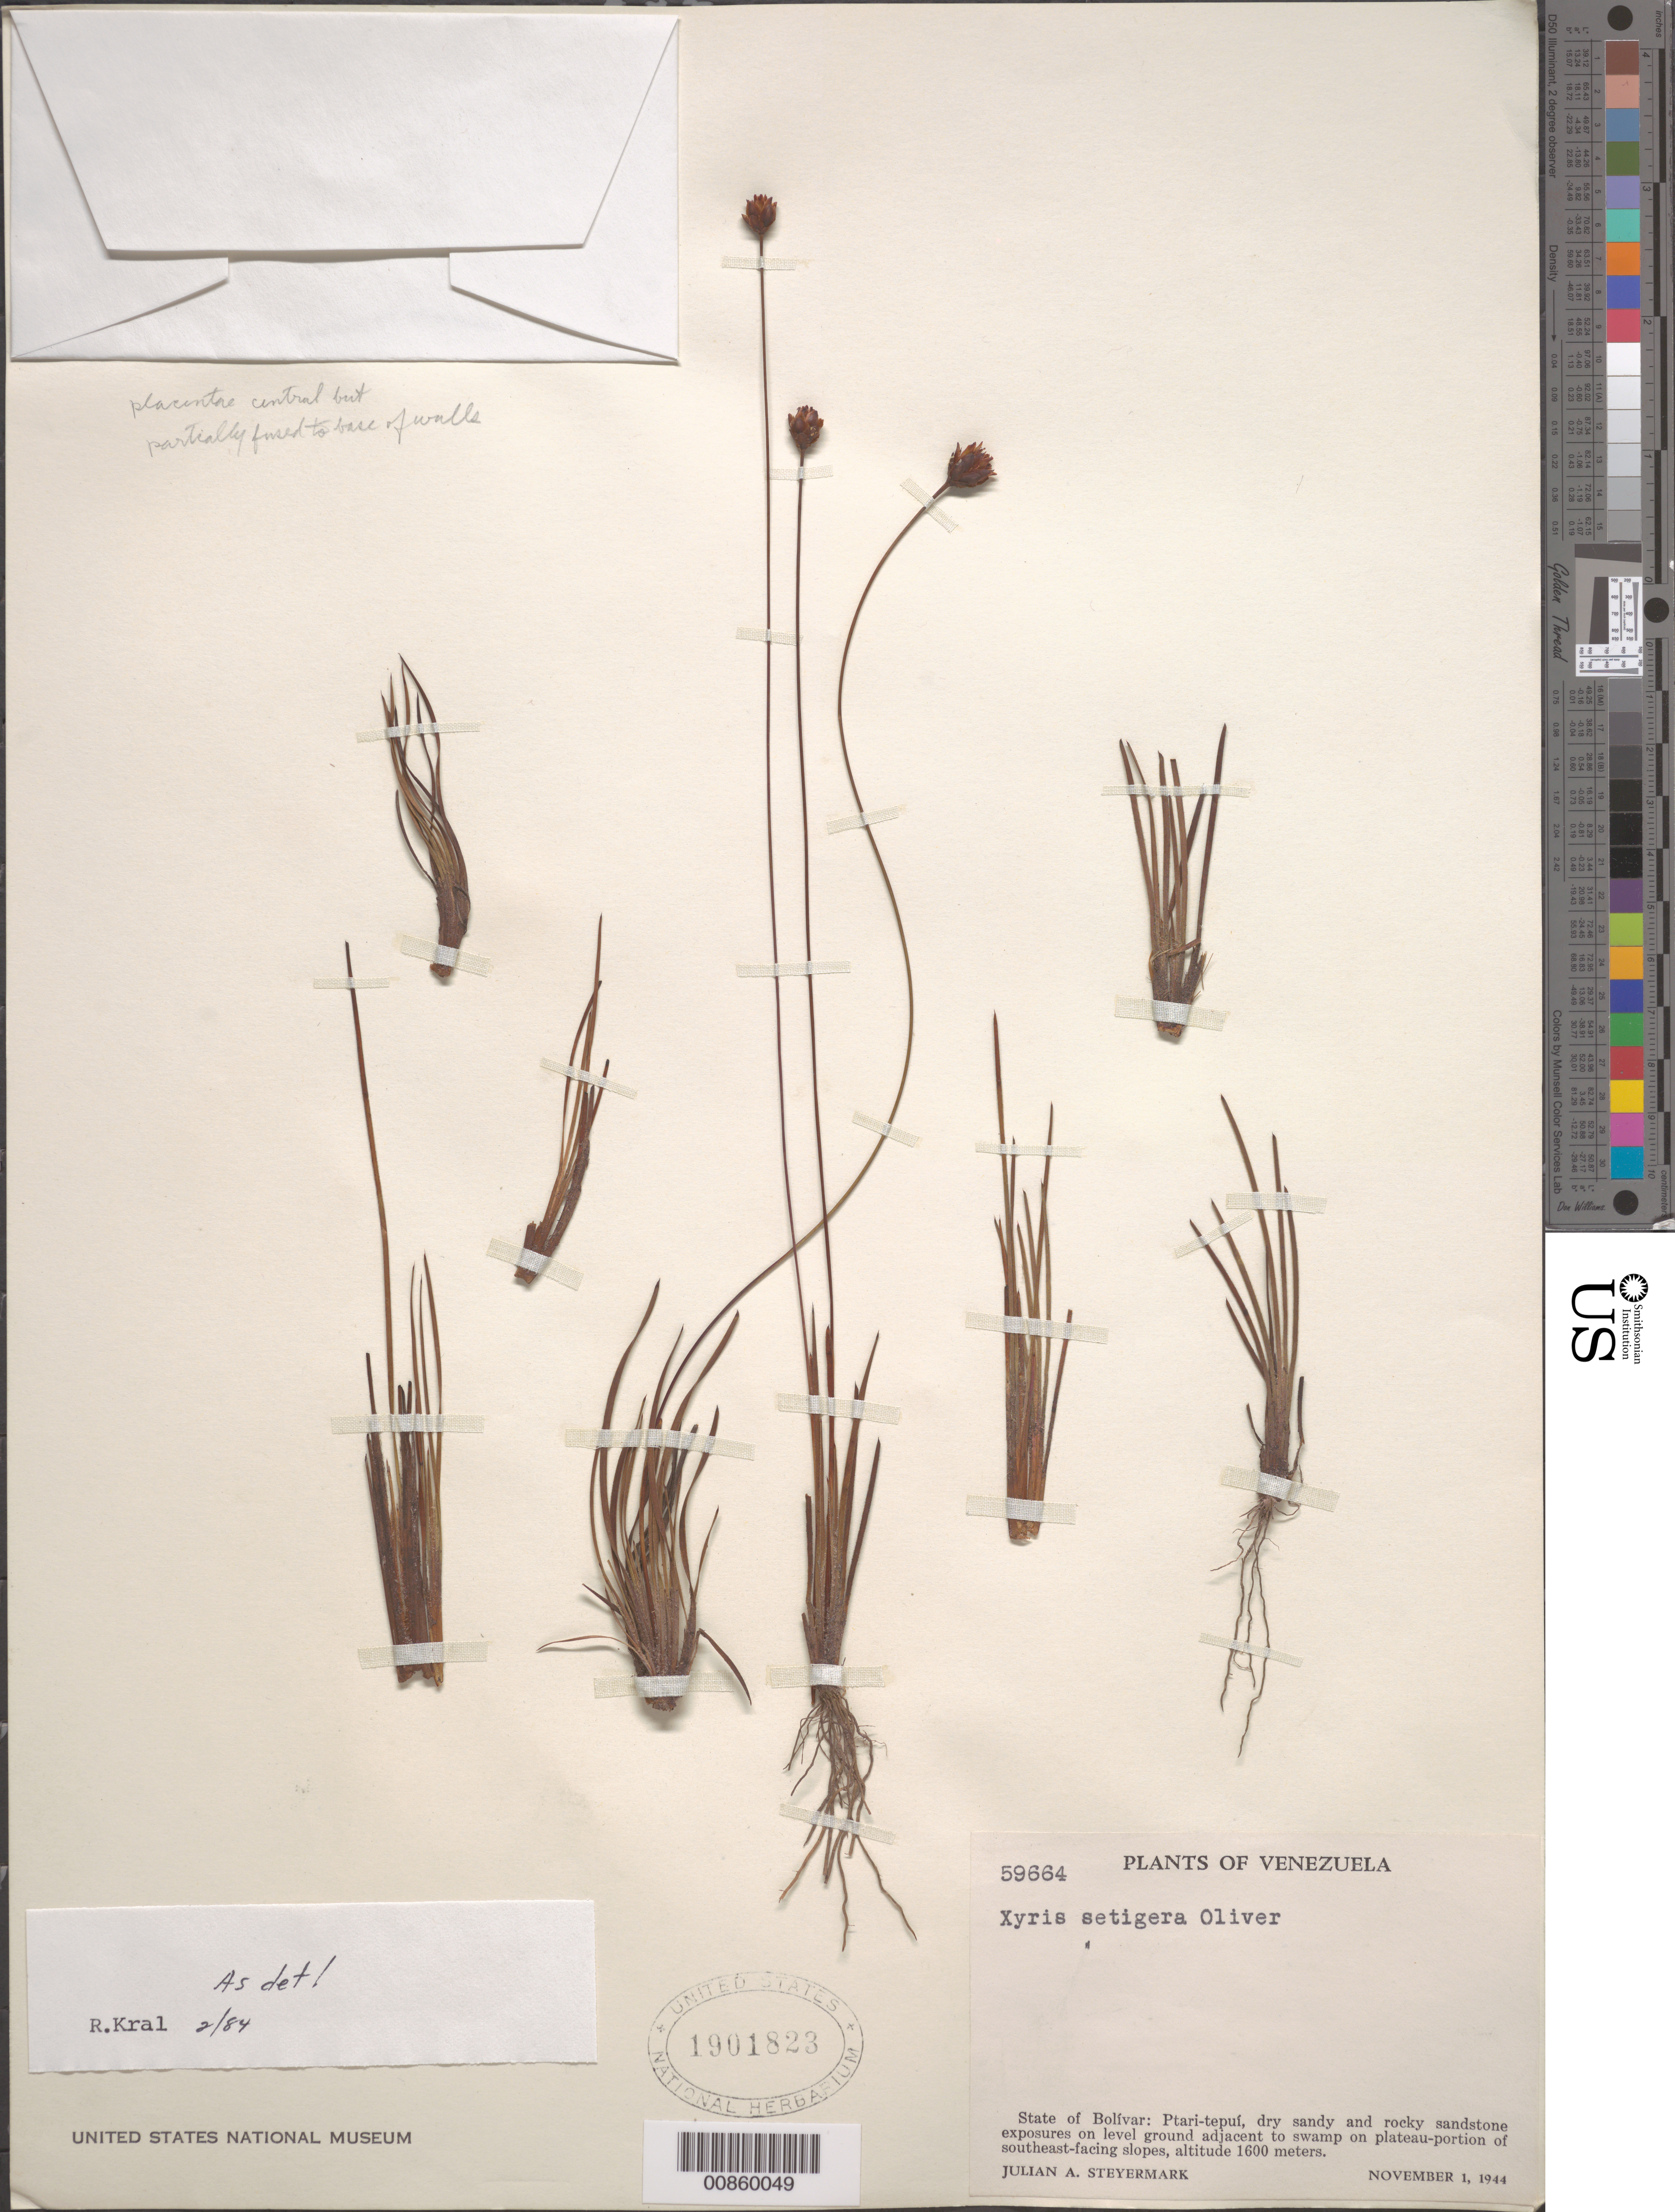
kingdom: Plantae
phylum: Tracheophyta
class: Liliopsida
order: Poales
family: Xyridaceae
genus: Xyris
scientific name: Xyris setigera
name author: Oliv.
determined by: Kral, Robert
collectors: J. Steyermark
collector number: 59664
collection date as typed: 1-Nov-44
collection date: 1944-11-01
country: Venezuela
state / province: Bolívar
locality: Ptari-tepuí, plateau on SE-facing slopes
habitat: Dry shady and rocky sandstone exposures on level ground adjacent to swamp.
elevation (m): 1600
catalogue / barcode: US 1901823